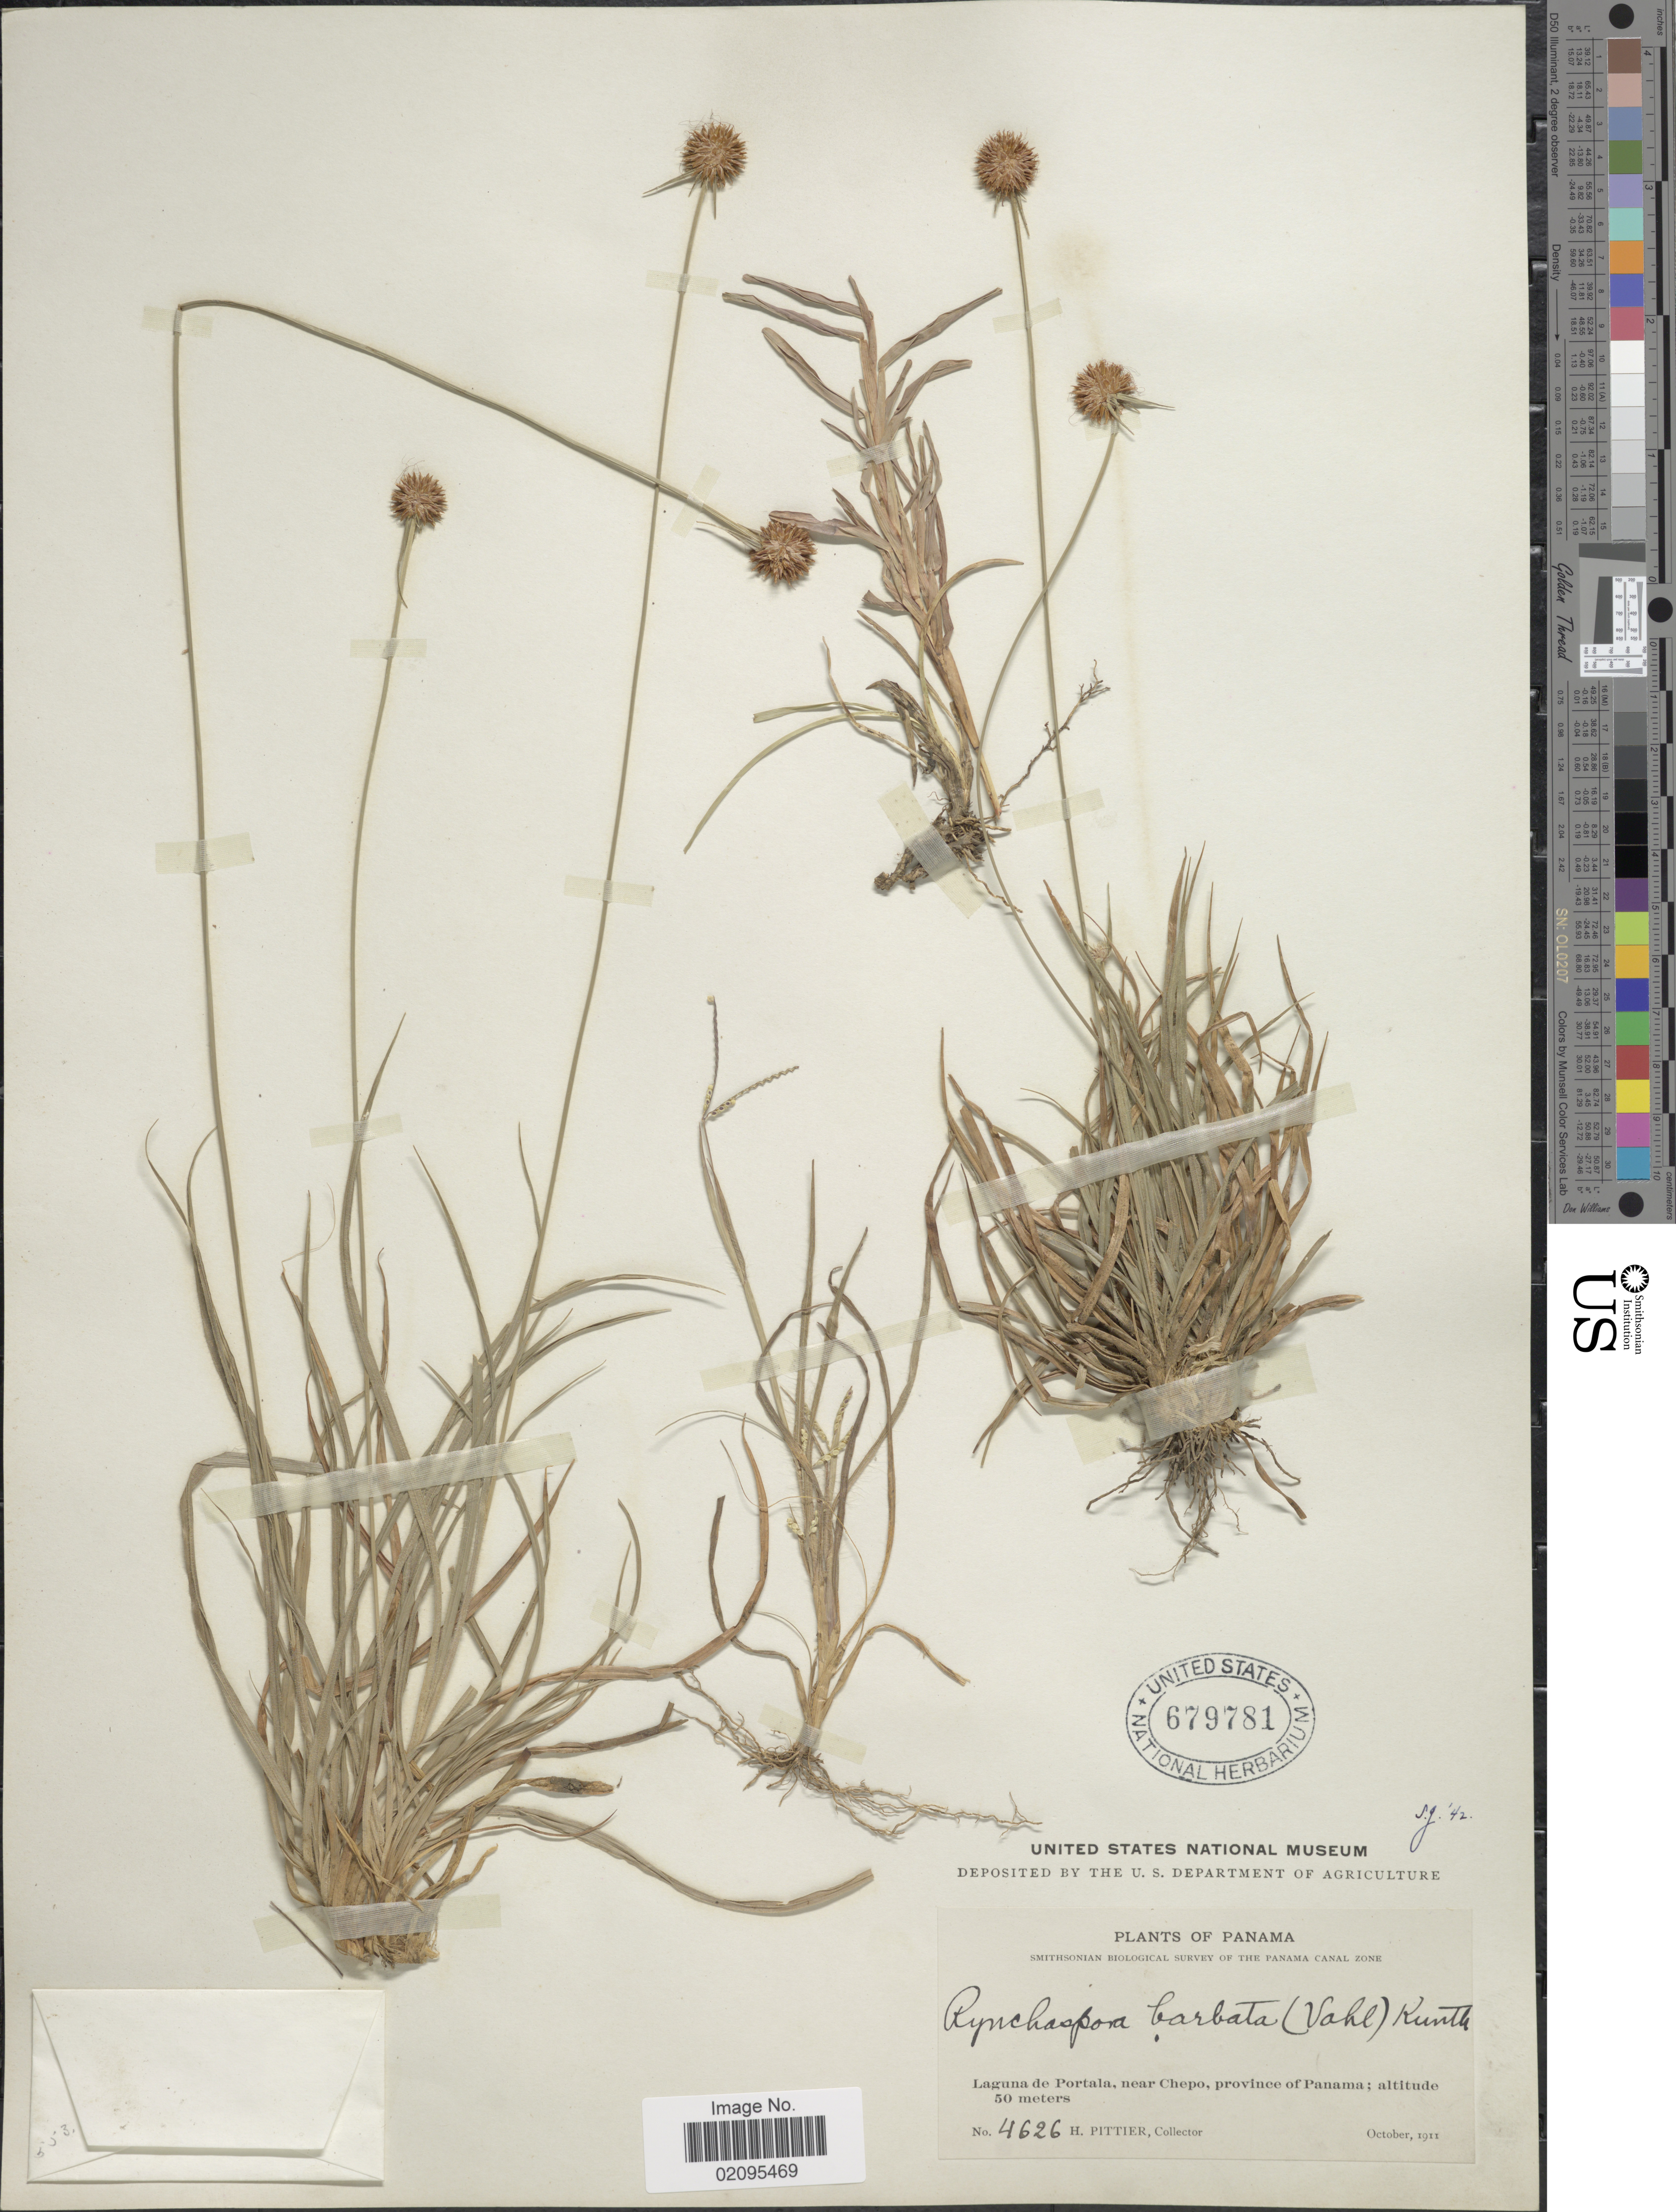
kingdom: Plantae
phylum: Tracheophyta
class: Liliopsida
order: Poales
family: Cyperaceae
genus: Rhynchospora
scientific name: Rhynchospora barbata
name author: (Vahl) Kunth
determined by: Alves, K.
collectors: H. F. Pittier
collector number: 4626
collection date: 1911-10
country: Panama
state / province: Panamá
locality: The Panama Canal Zone, Laguna de Portala, near Chepo.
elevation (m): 50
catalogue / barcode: US 679781